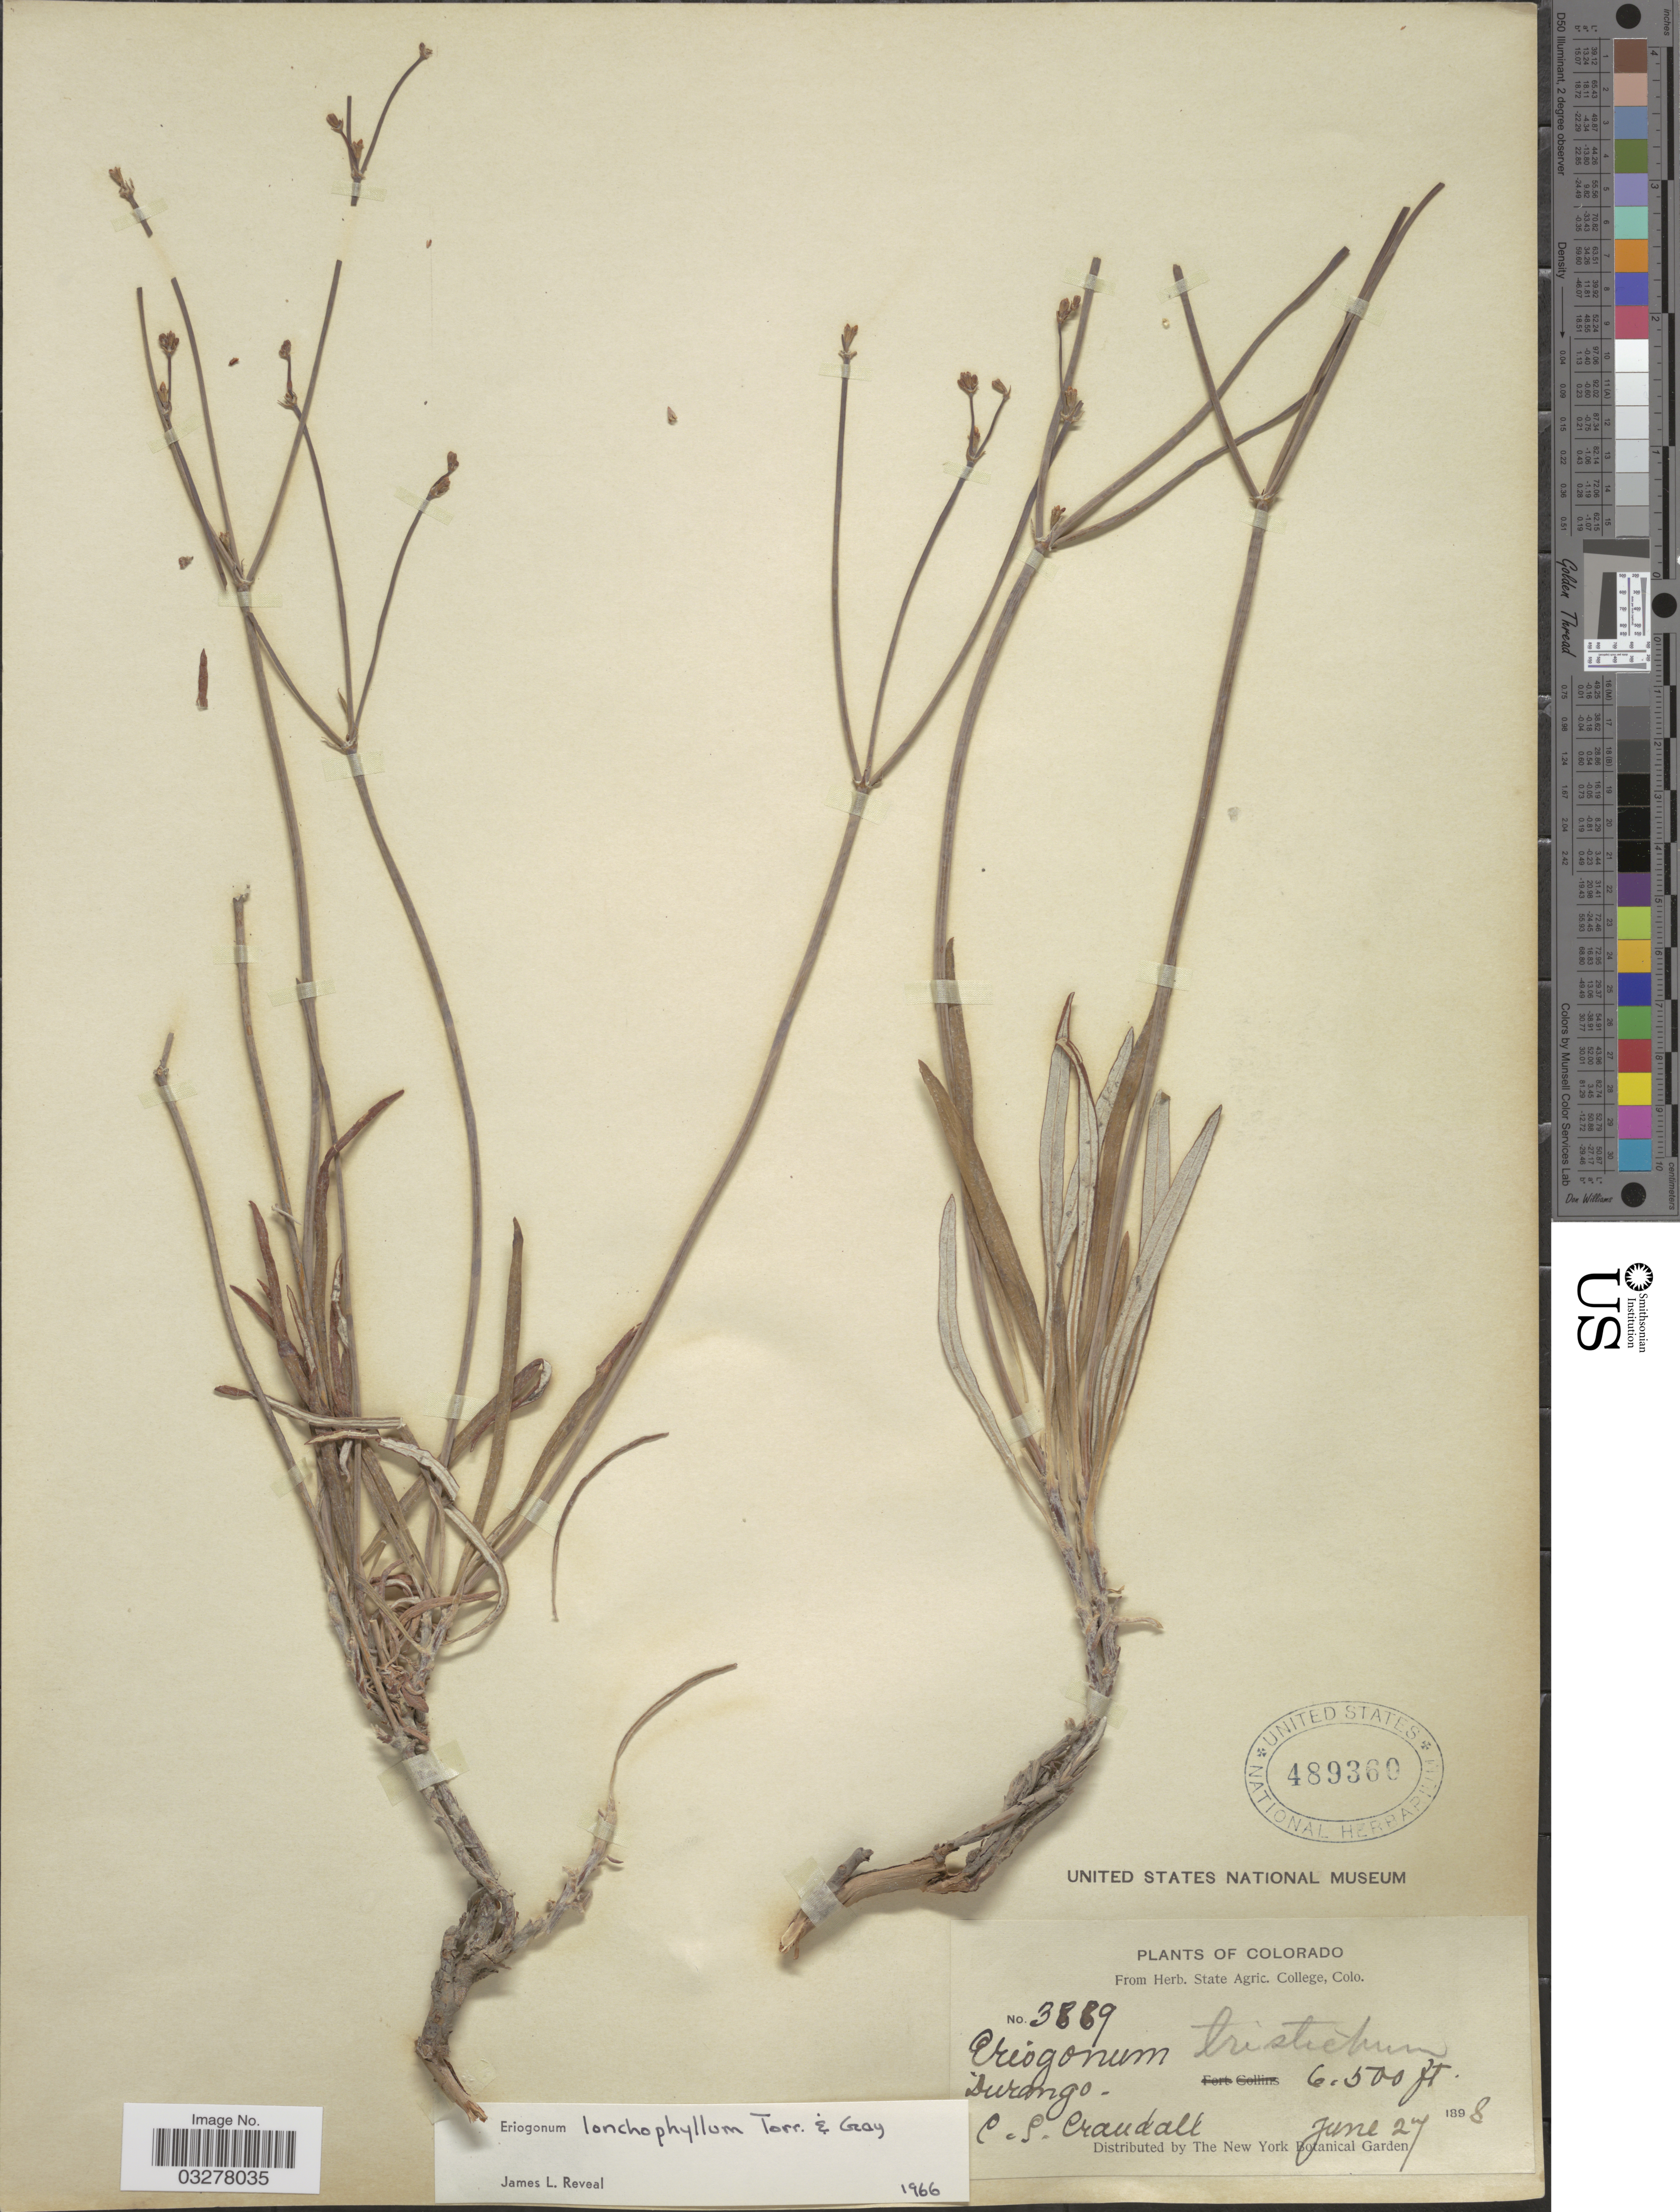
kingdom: Plantae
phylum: Tracheophyta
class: Magnoliopsida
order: Caryophyllales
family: Polygonaceae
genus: Eriogonum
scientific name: Eriogonum lonchophyllum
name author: Torr. & A. Gray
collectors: C. Crandall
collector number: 3889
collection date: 1898-06-27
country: United States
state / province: Colorado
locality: Durango.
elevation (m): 1981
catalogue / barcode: US 489360